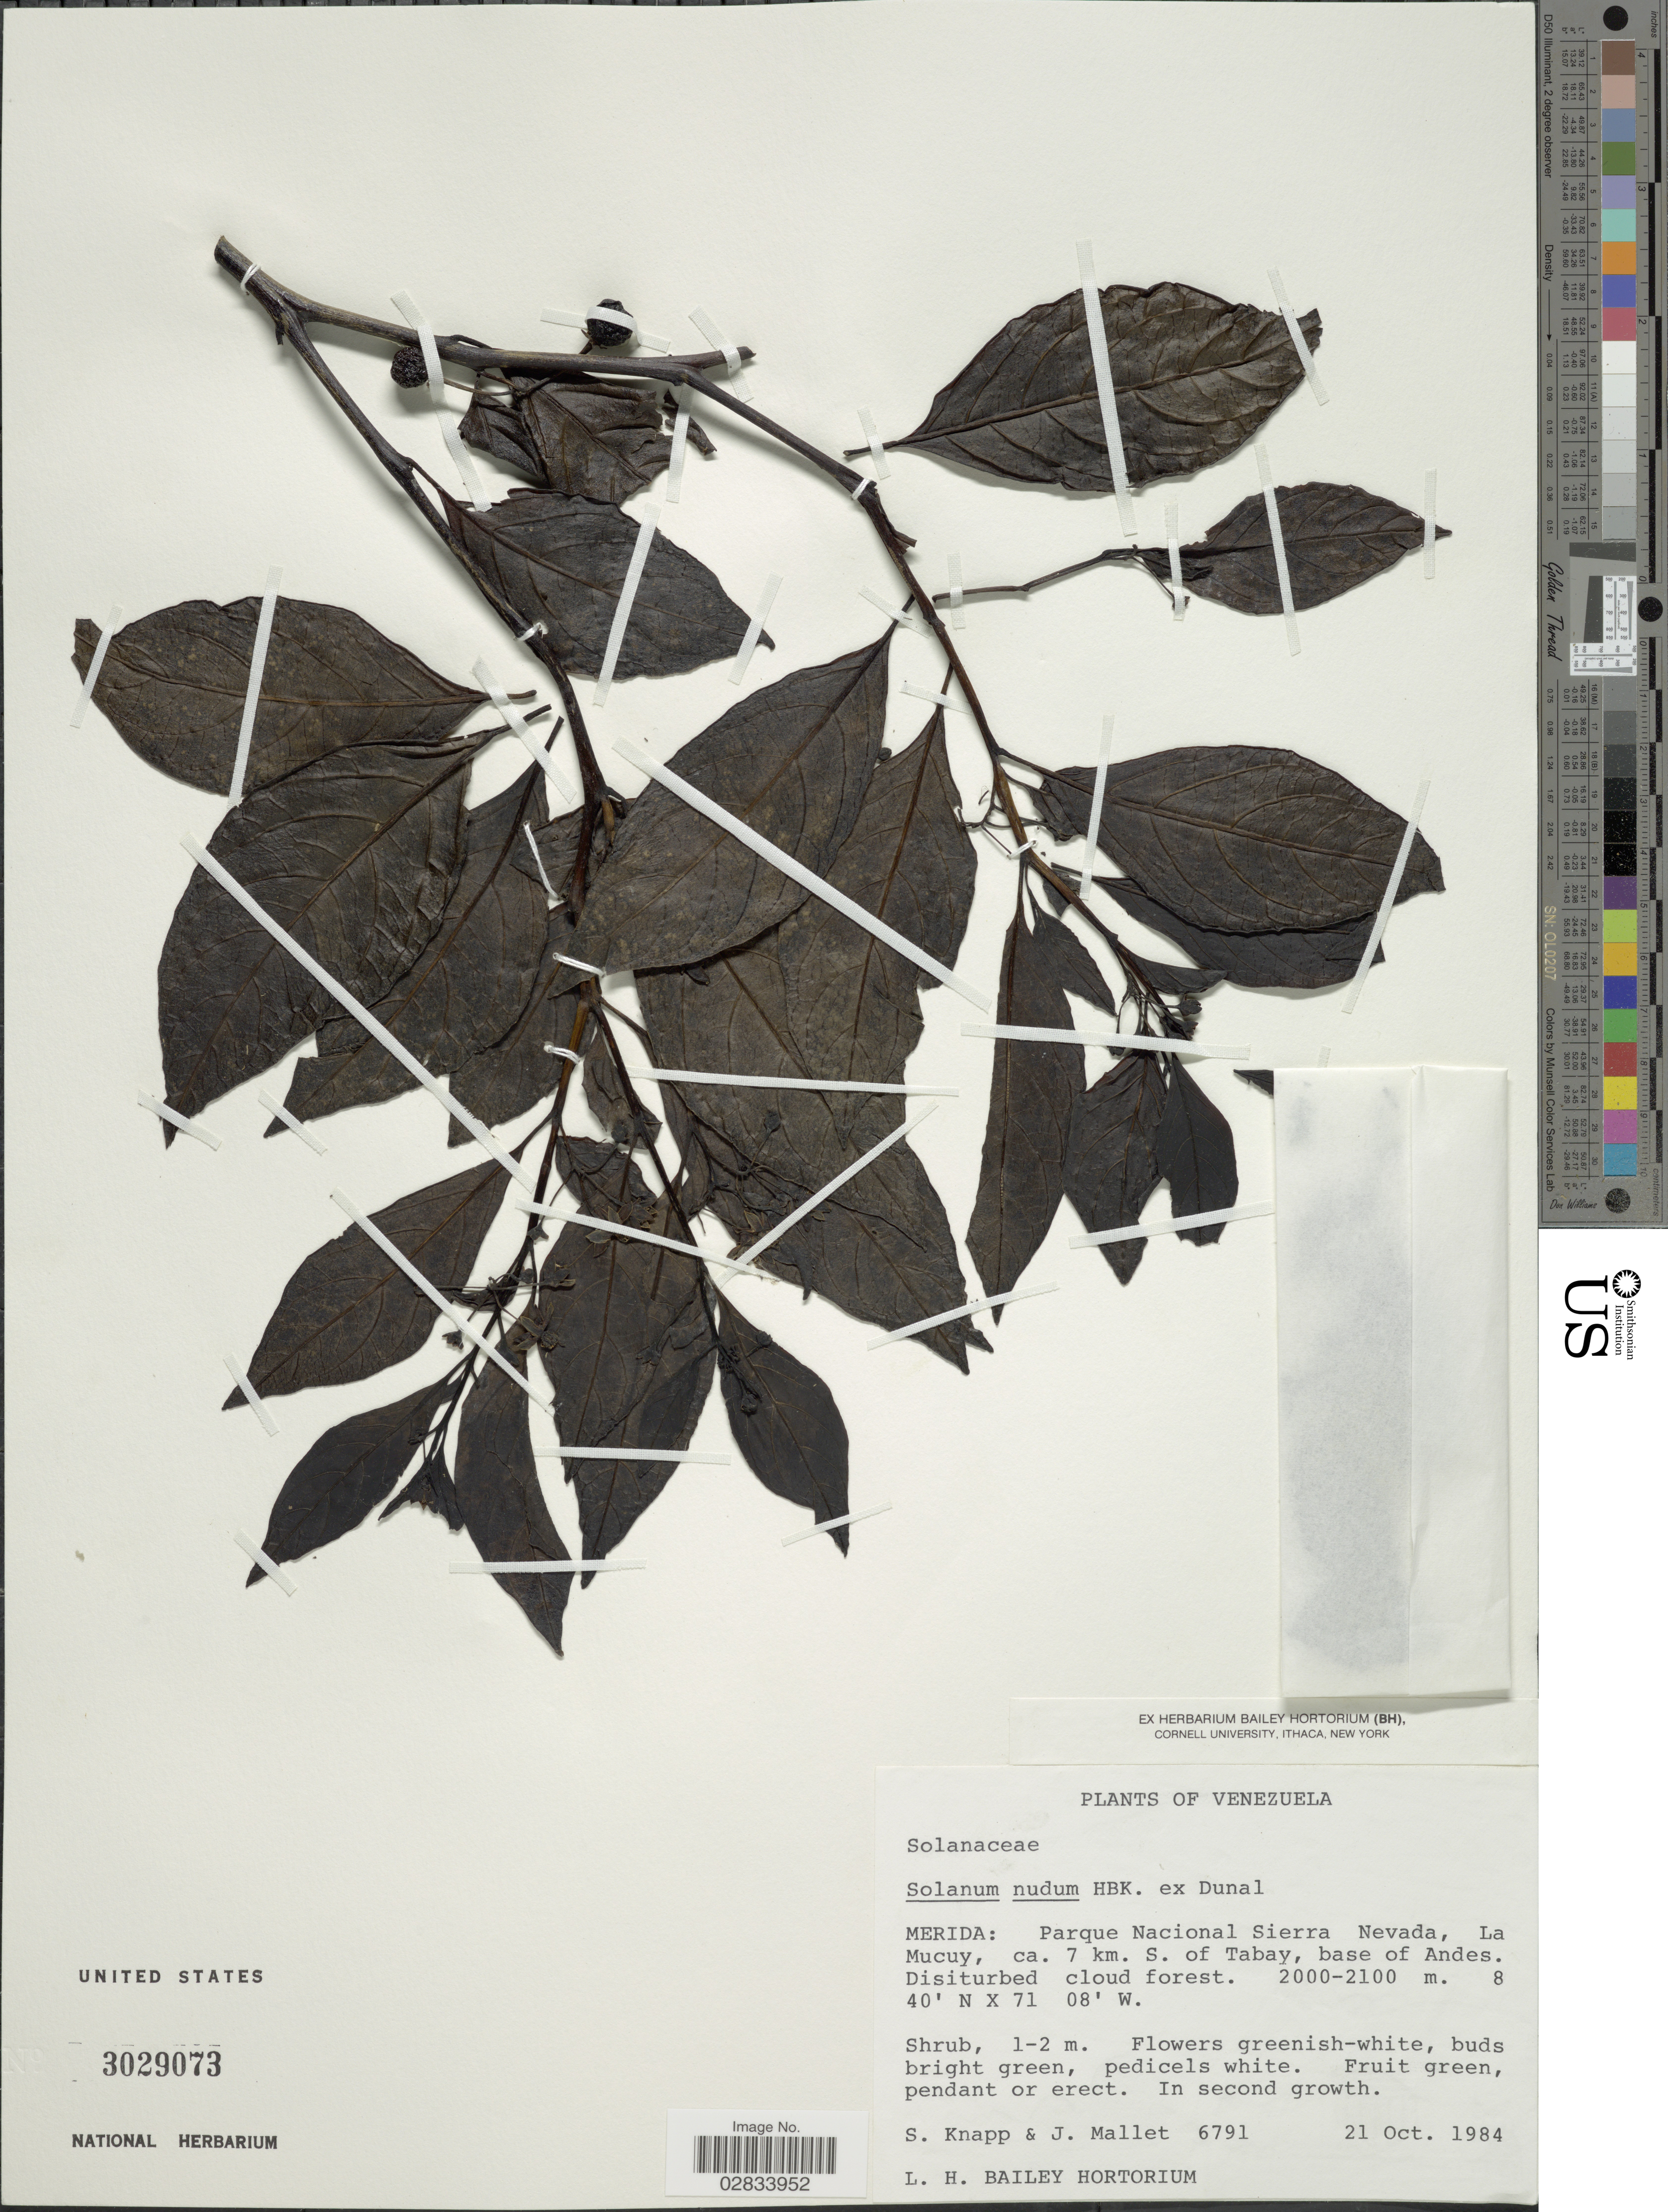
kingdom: Plantae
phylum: Tracheophyta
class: Magnoliopsida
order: Solanales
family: Solanaceae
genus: Solanum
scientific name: Solanum nudum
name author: Humb. & Bonpl. ex Dunal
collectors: S. Knapp & J. Mallet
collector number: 6791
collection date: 1984-10-21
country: Venezuela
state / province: Mérida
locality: Merida: Parque Nacional Sierra Nevada, La Mucuy, ca. 7 km. S. of Tabay, base of Andes.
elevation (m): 2000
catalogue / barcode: US 3029073